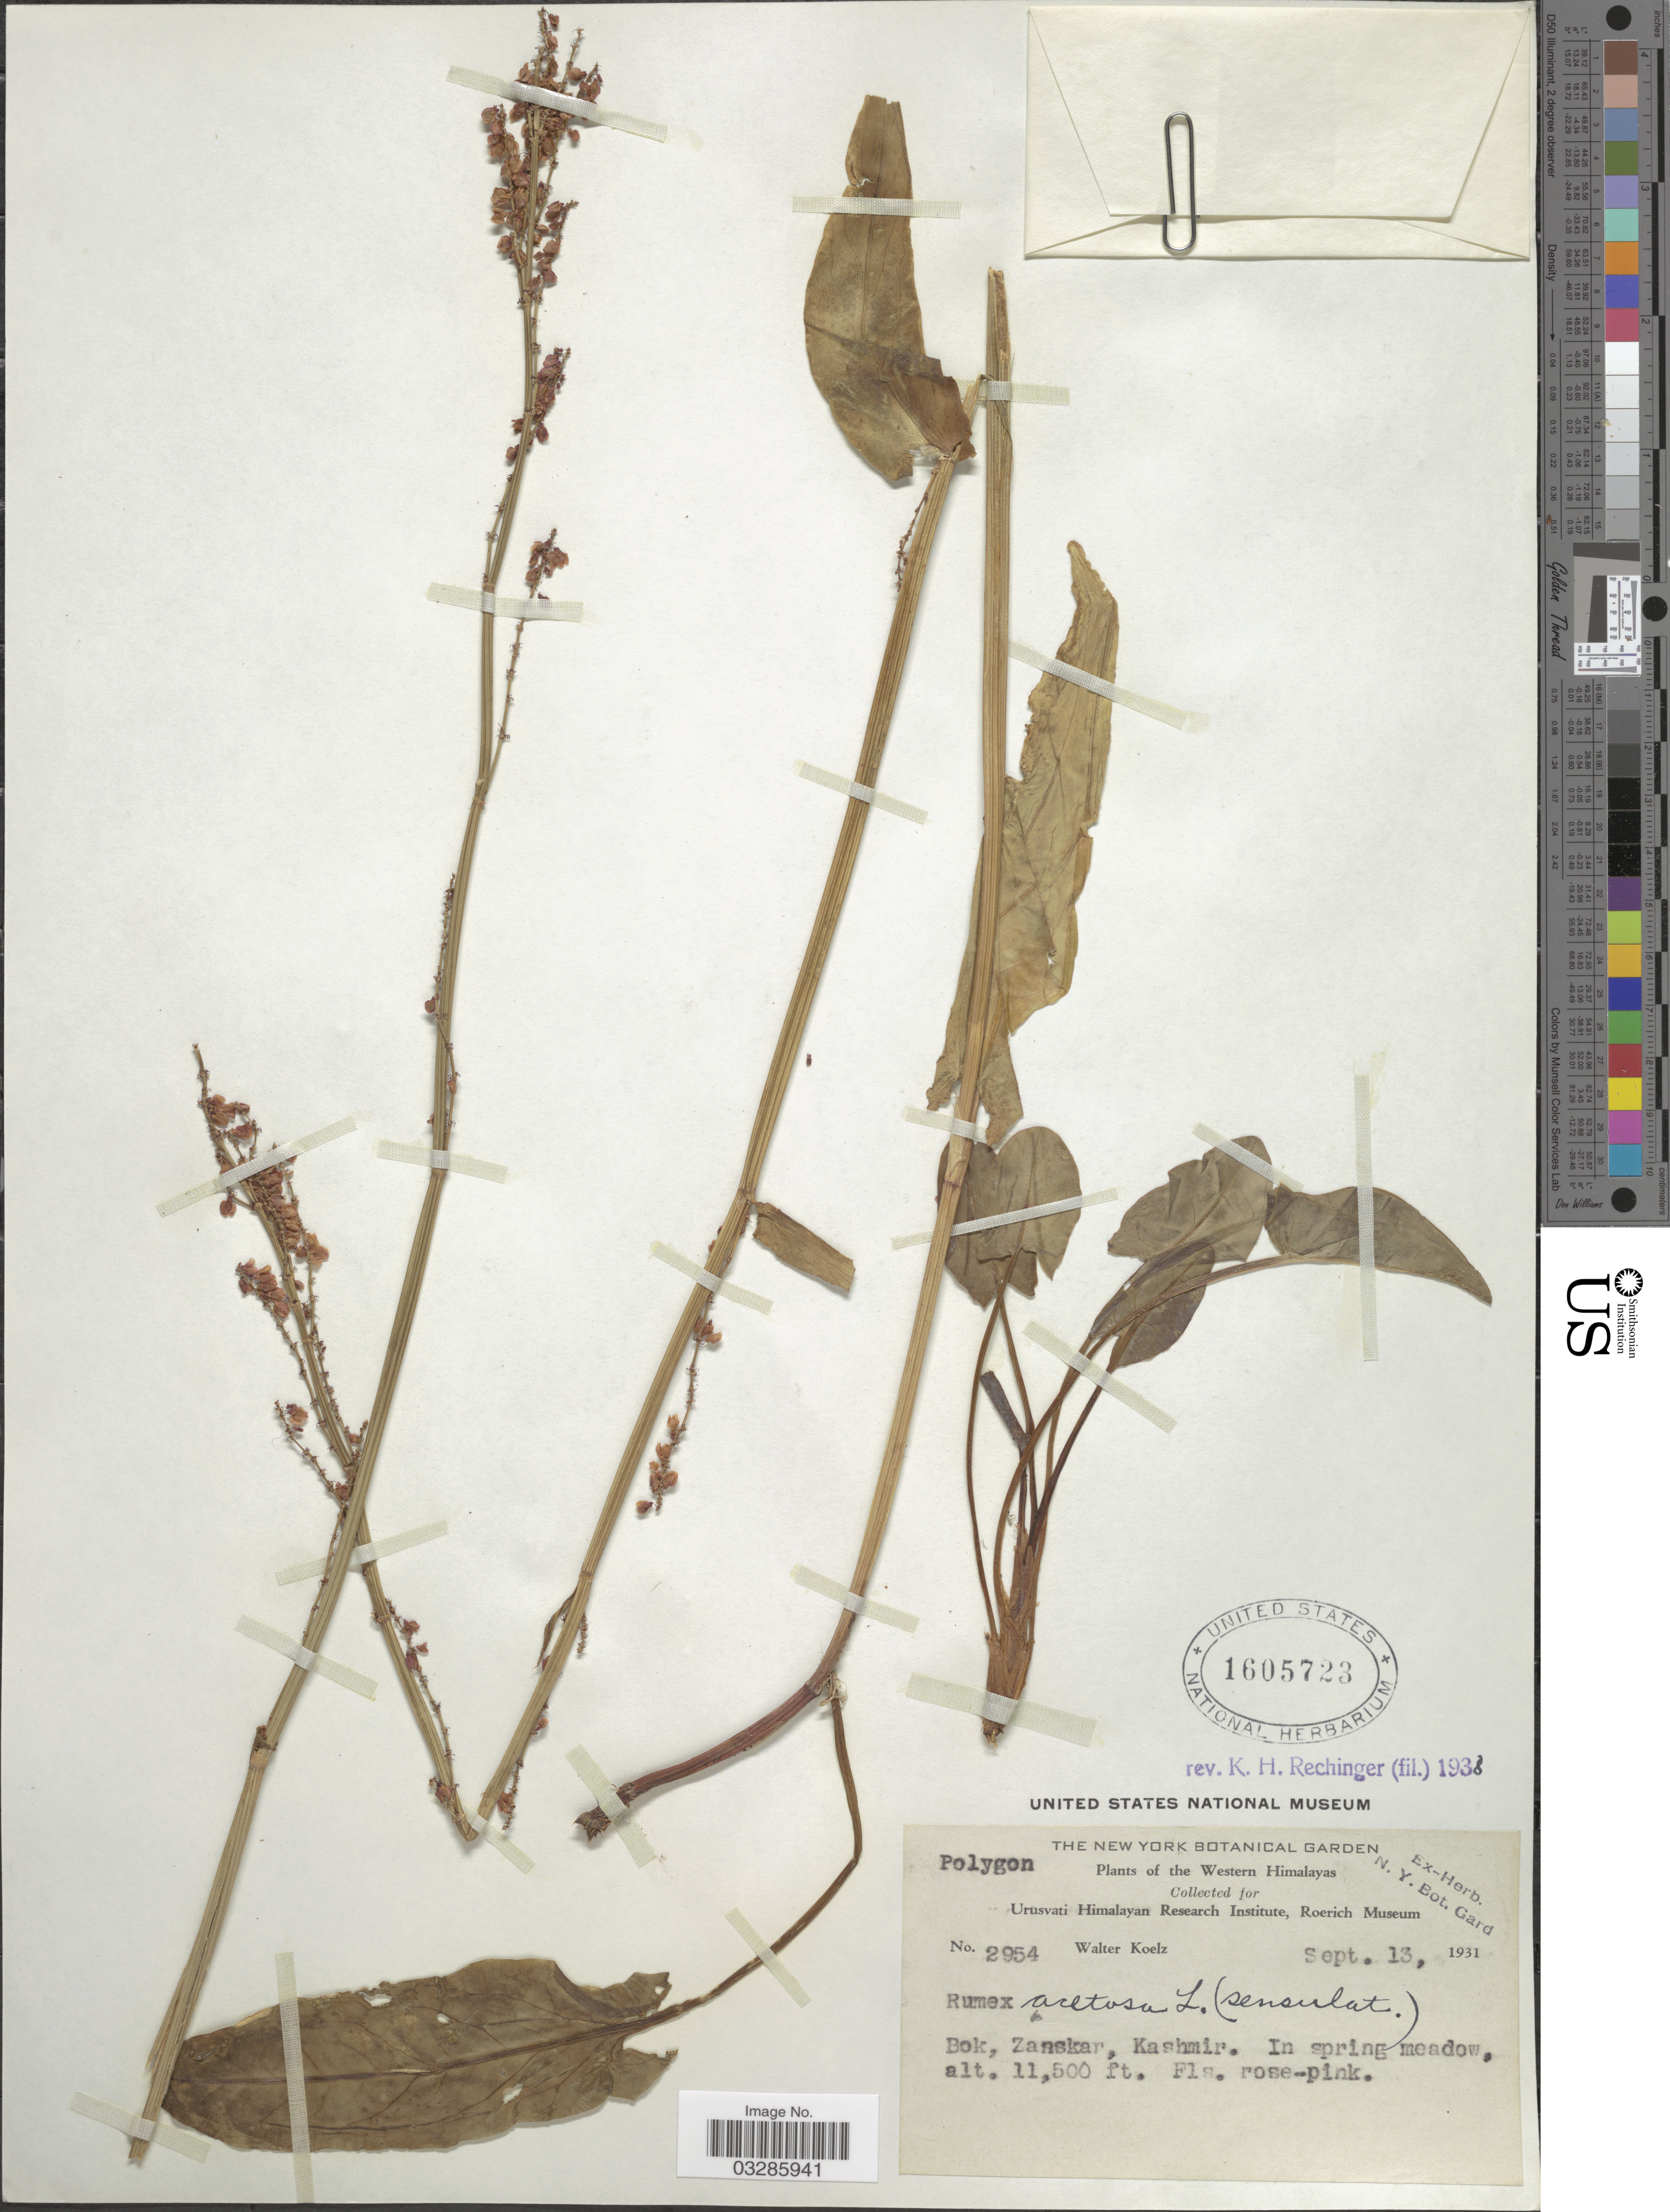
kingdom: Plantae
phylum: Tracheophyta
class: Magnoliopsida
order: Caryophyllales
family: Polygonaceae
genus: Rumex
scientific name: Rumex acetosa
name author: L.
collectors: W. N. Koelz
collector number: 2954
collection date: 1931-09-13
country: India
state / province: Jammu and Kashmir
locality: Western Himalayas, Bok, Zanskar, Kashmir.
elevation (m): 3505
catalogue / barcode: US 1605723